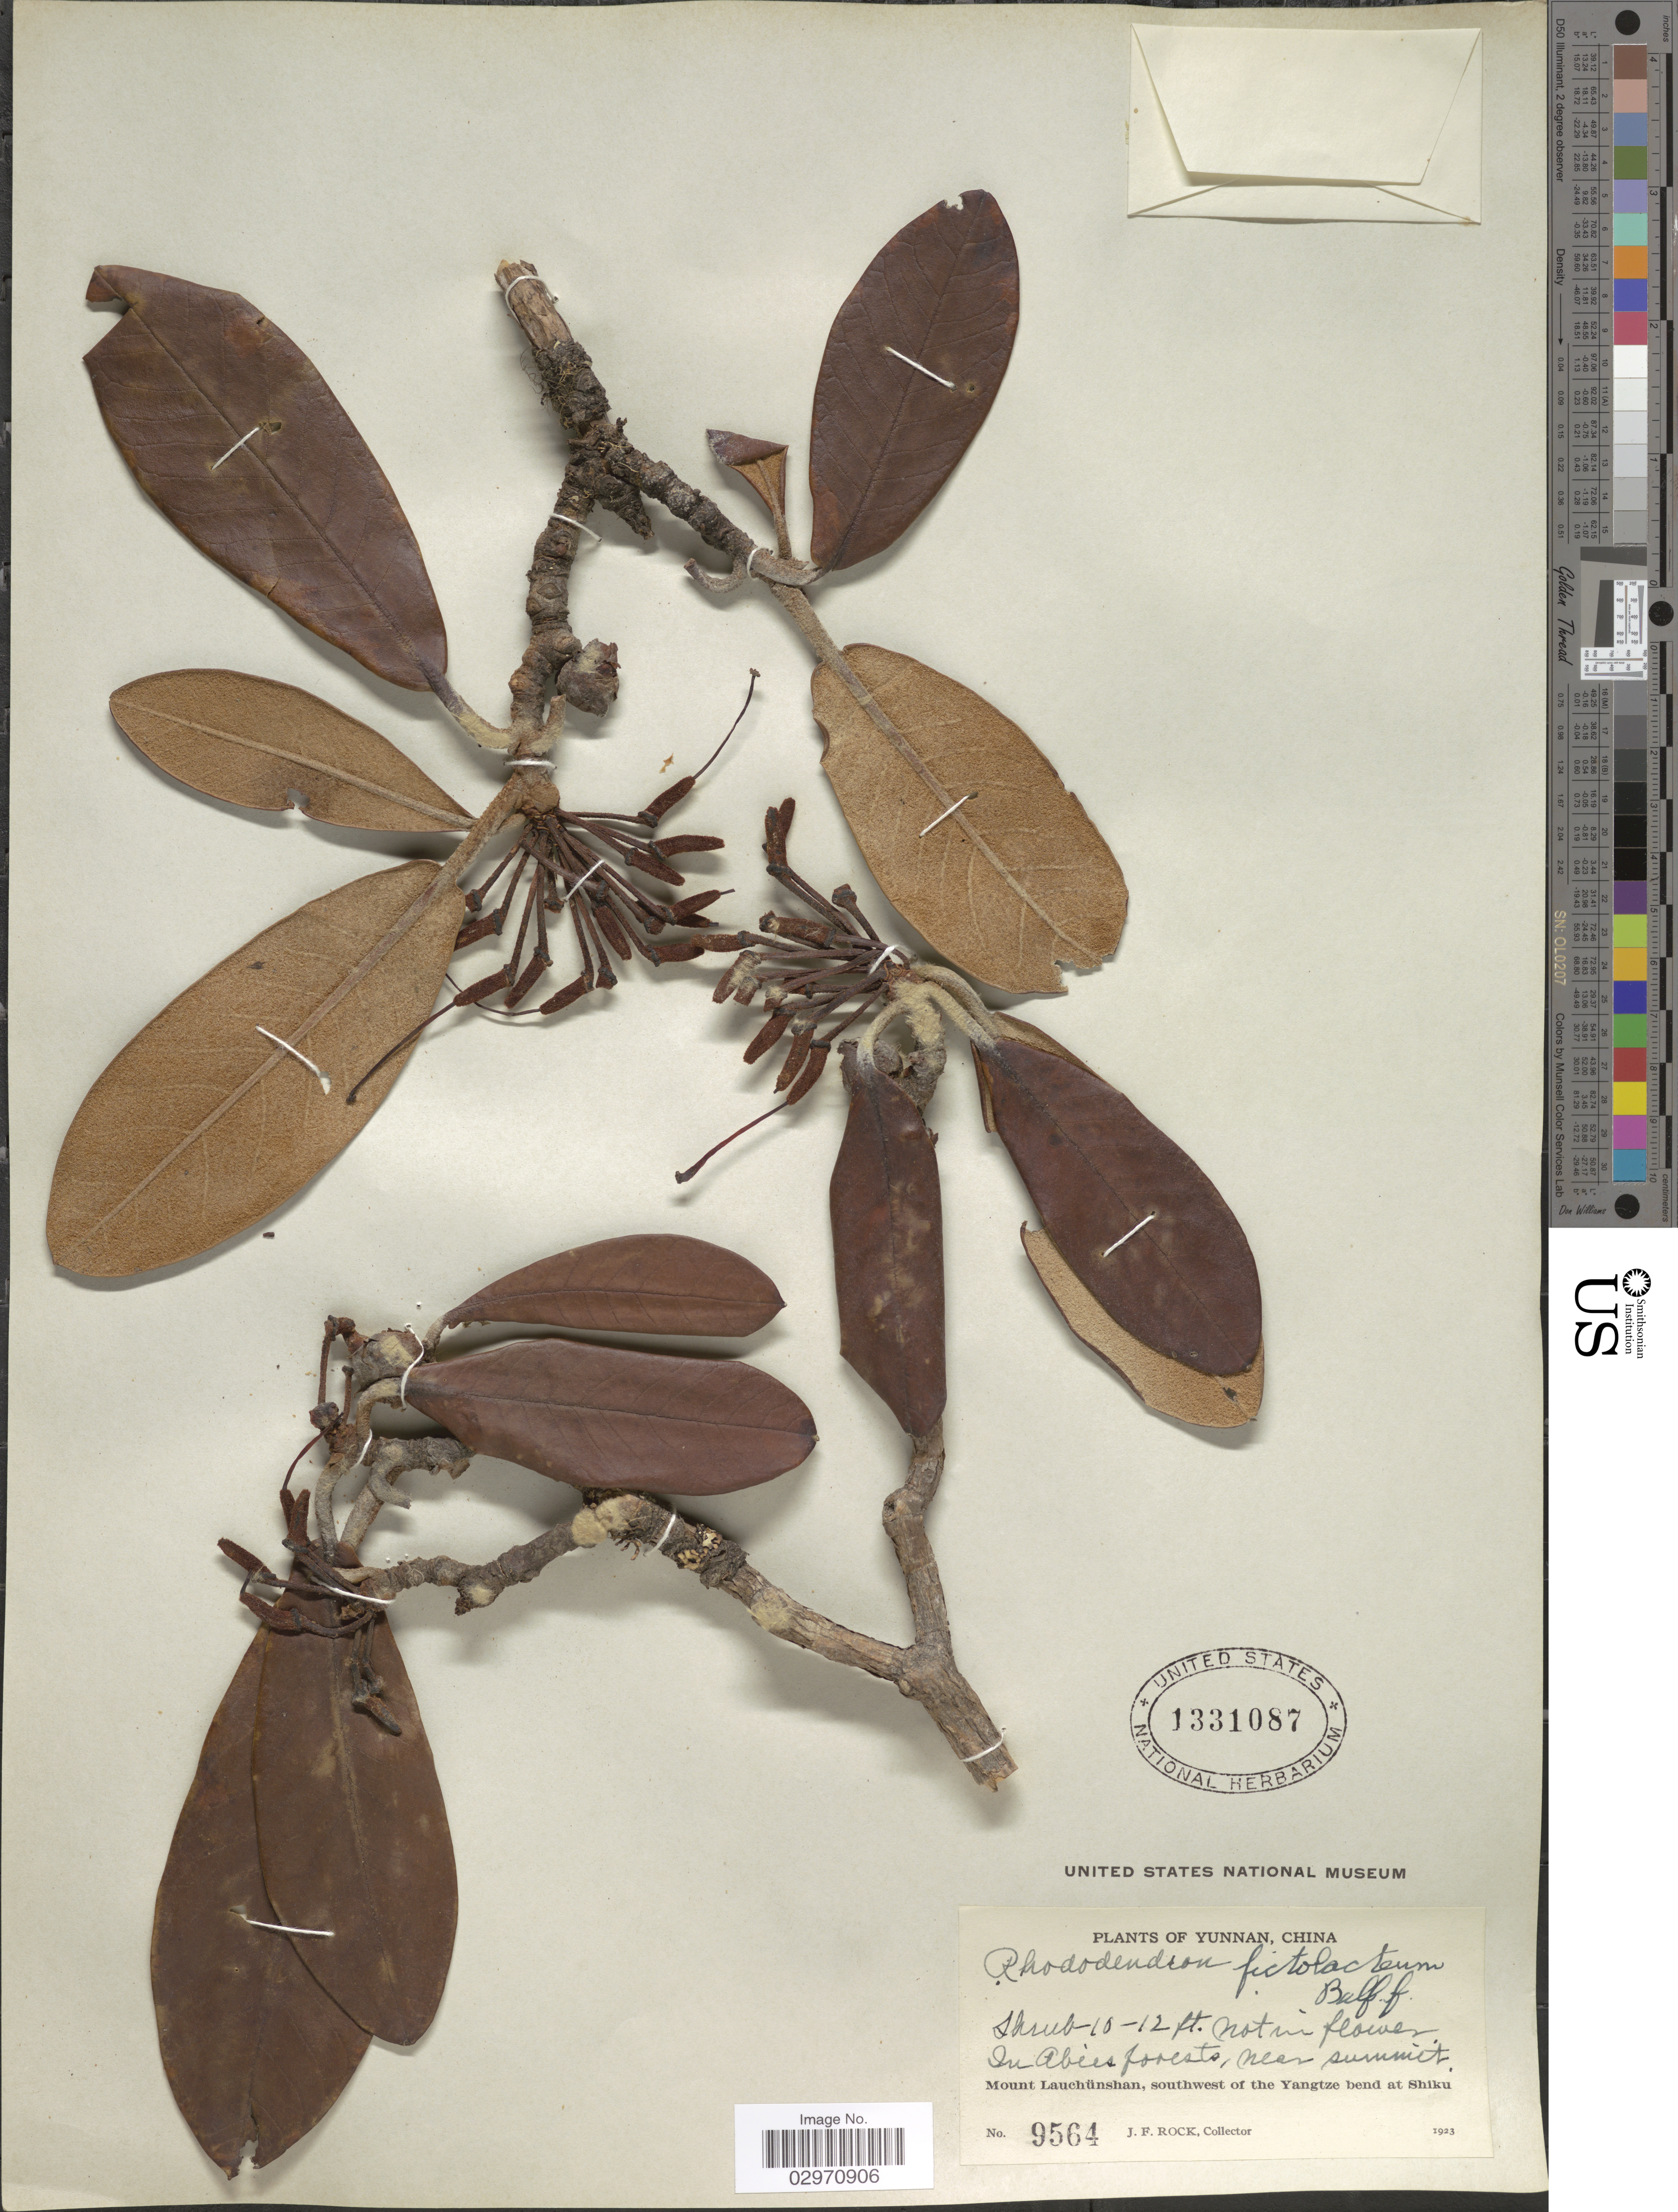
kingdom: Plantae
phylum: Tracheophyta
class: Magnoliopsida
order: Ericales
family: Ericaceae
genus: Rhododendron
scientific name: Rhododendron fictolacteum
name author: Balf. f.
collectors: J. Rock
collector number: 9564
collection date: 1923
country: China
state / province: Yunnan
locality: Mount Lachünshan, southwest of the Yangtze bend at Shiku. Near summit.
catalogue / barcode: US 1331087